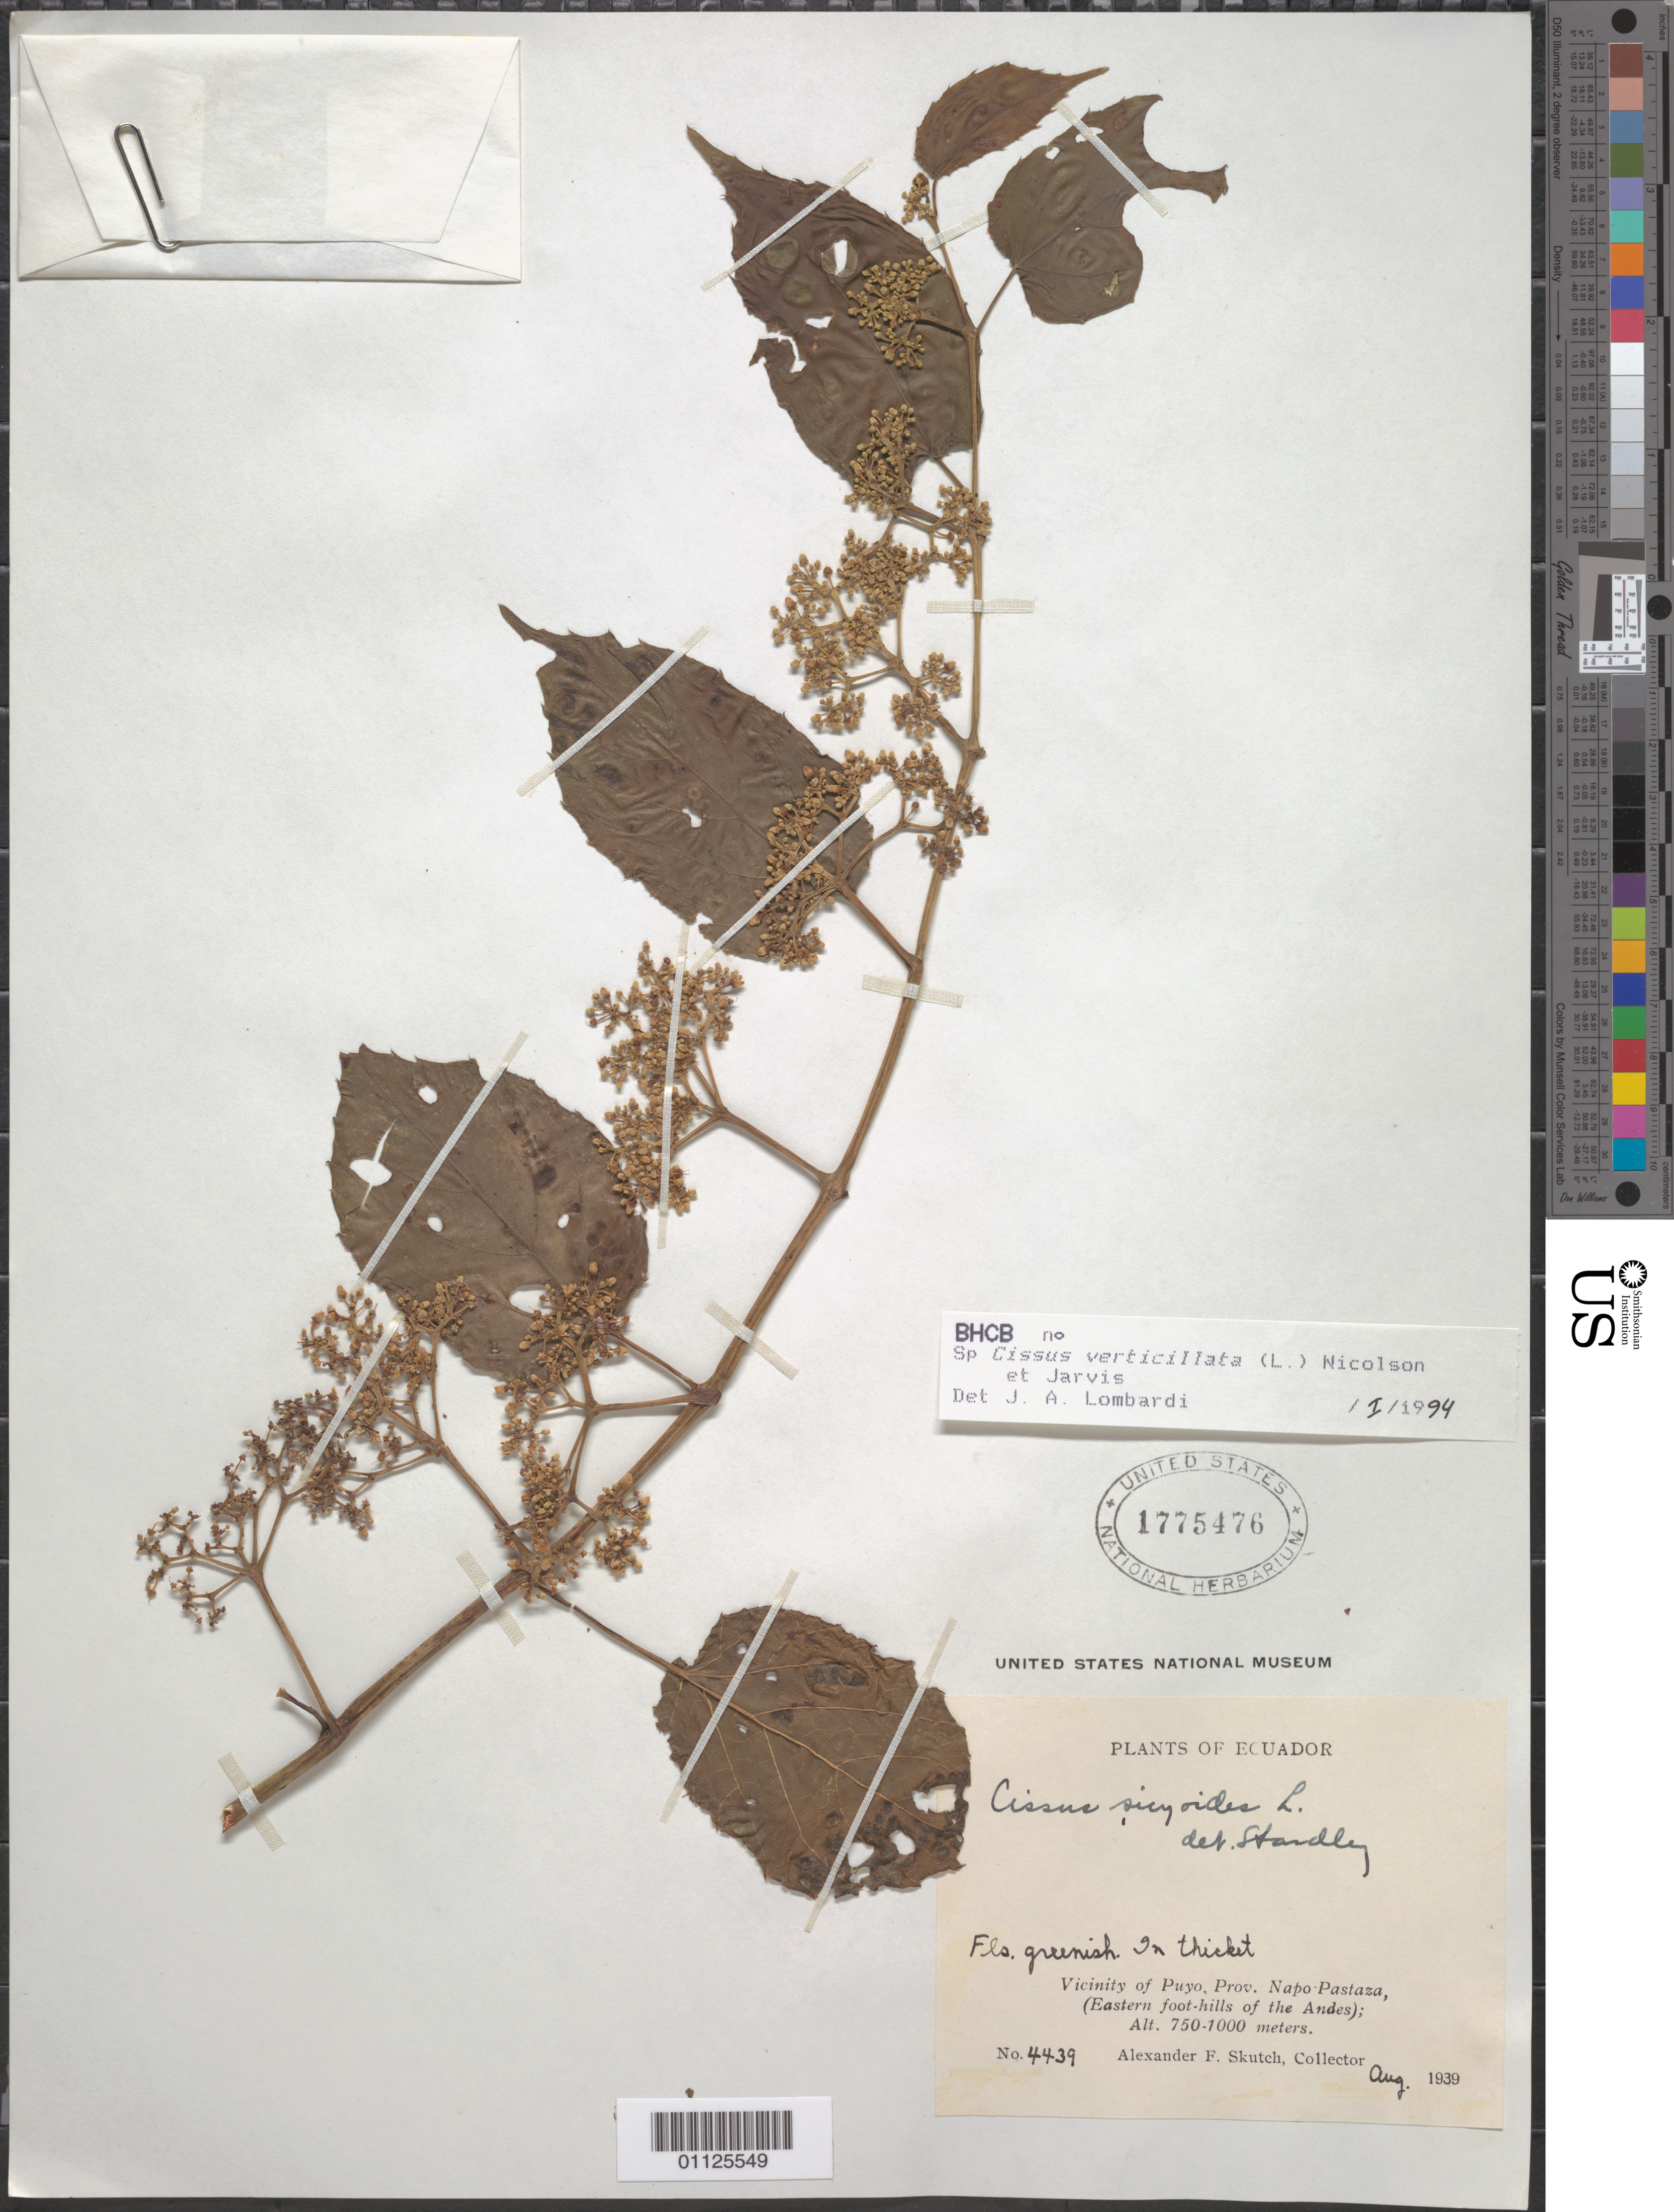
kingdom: Plantae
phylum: Tracheophyta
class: Magnoliopsida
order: Vitales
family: Vitaceae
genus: Cissus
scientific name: Cissus verticillata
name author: (L.) Nicolson & C.E. Jarvis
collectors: A. F. Skutch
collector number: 4439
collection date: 1939-08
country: Ecuador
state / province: Napo / Pastaza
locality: Vicinity of Puyo. (Eastern foot-hills of the Andes).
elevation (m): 750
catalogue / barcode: US 1775476